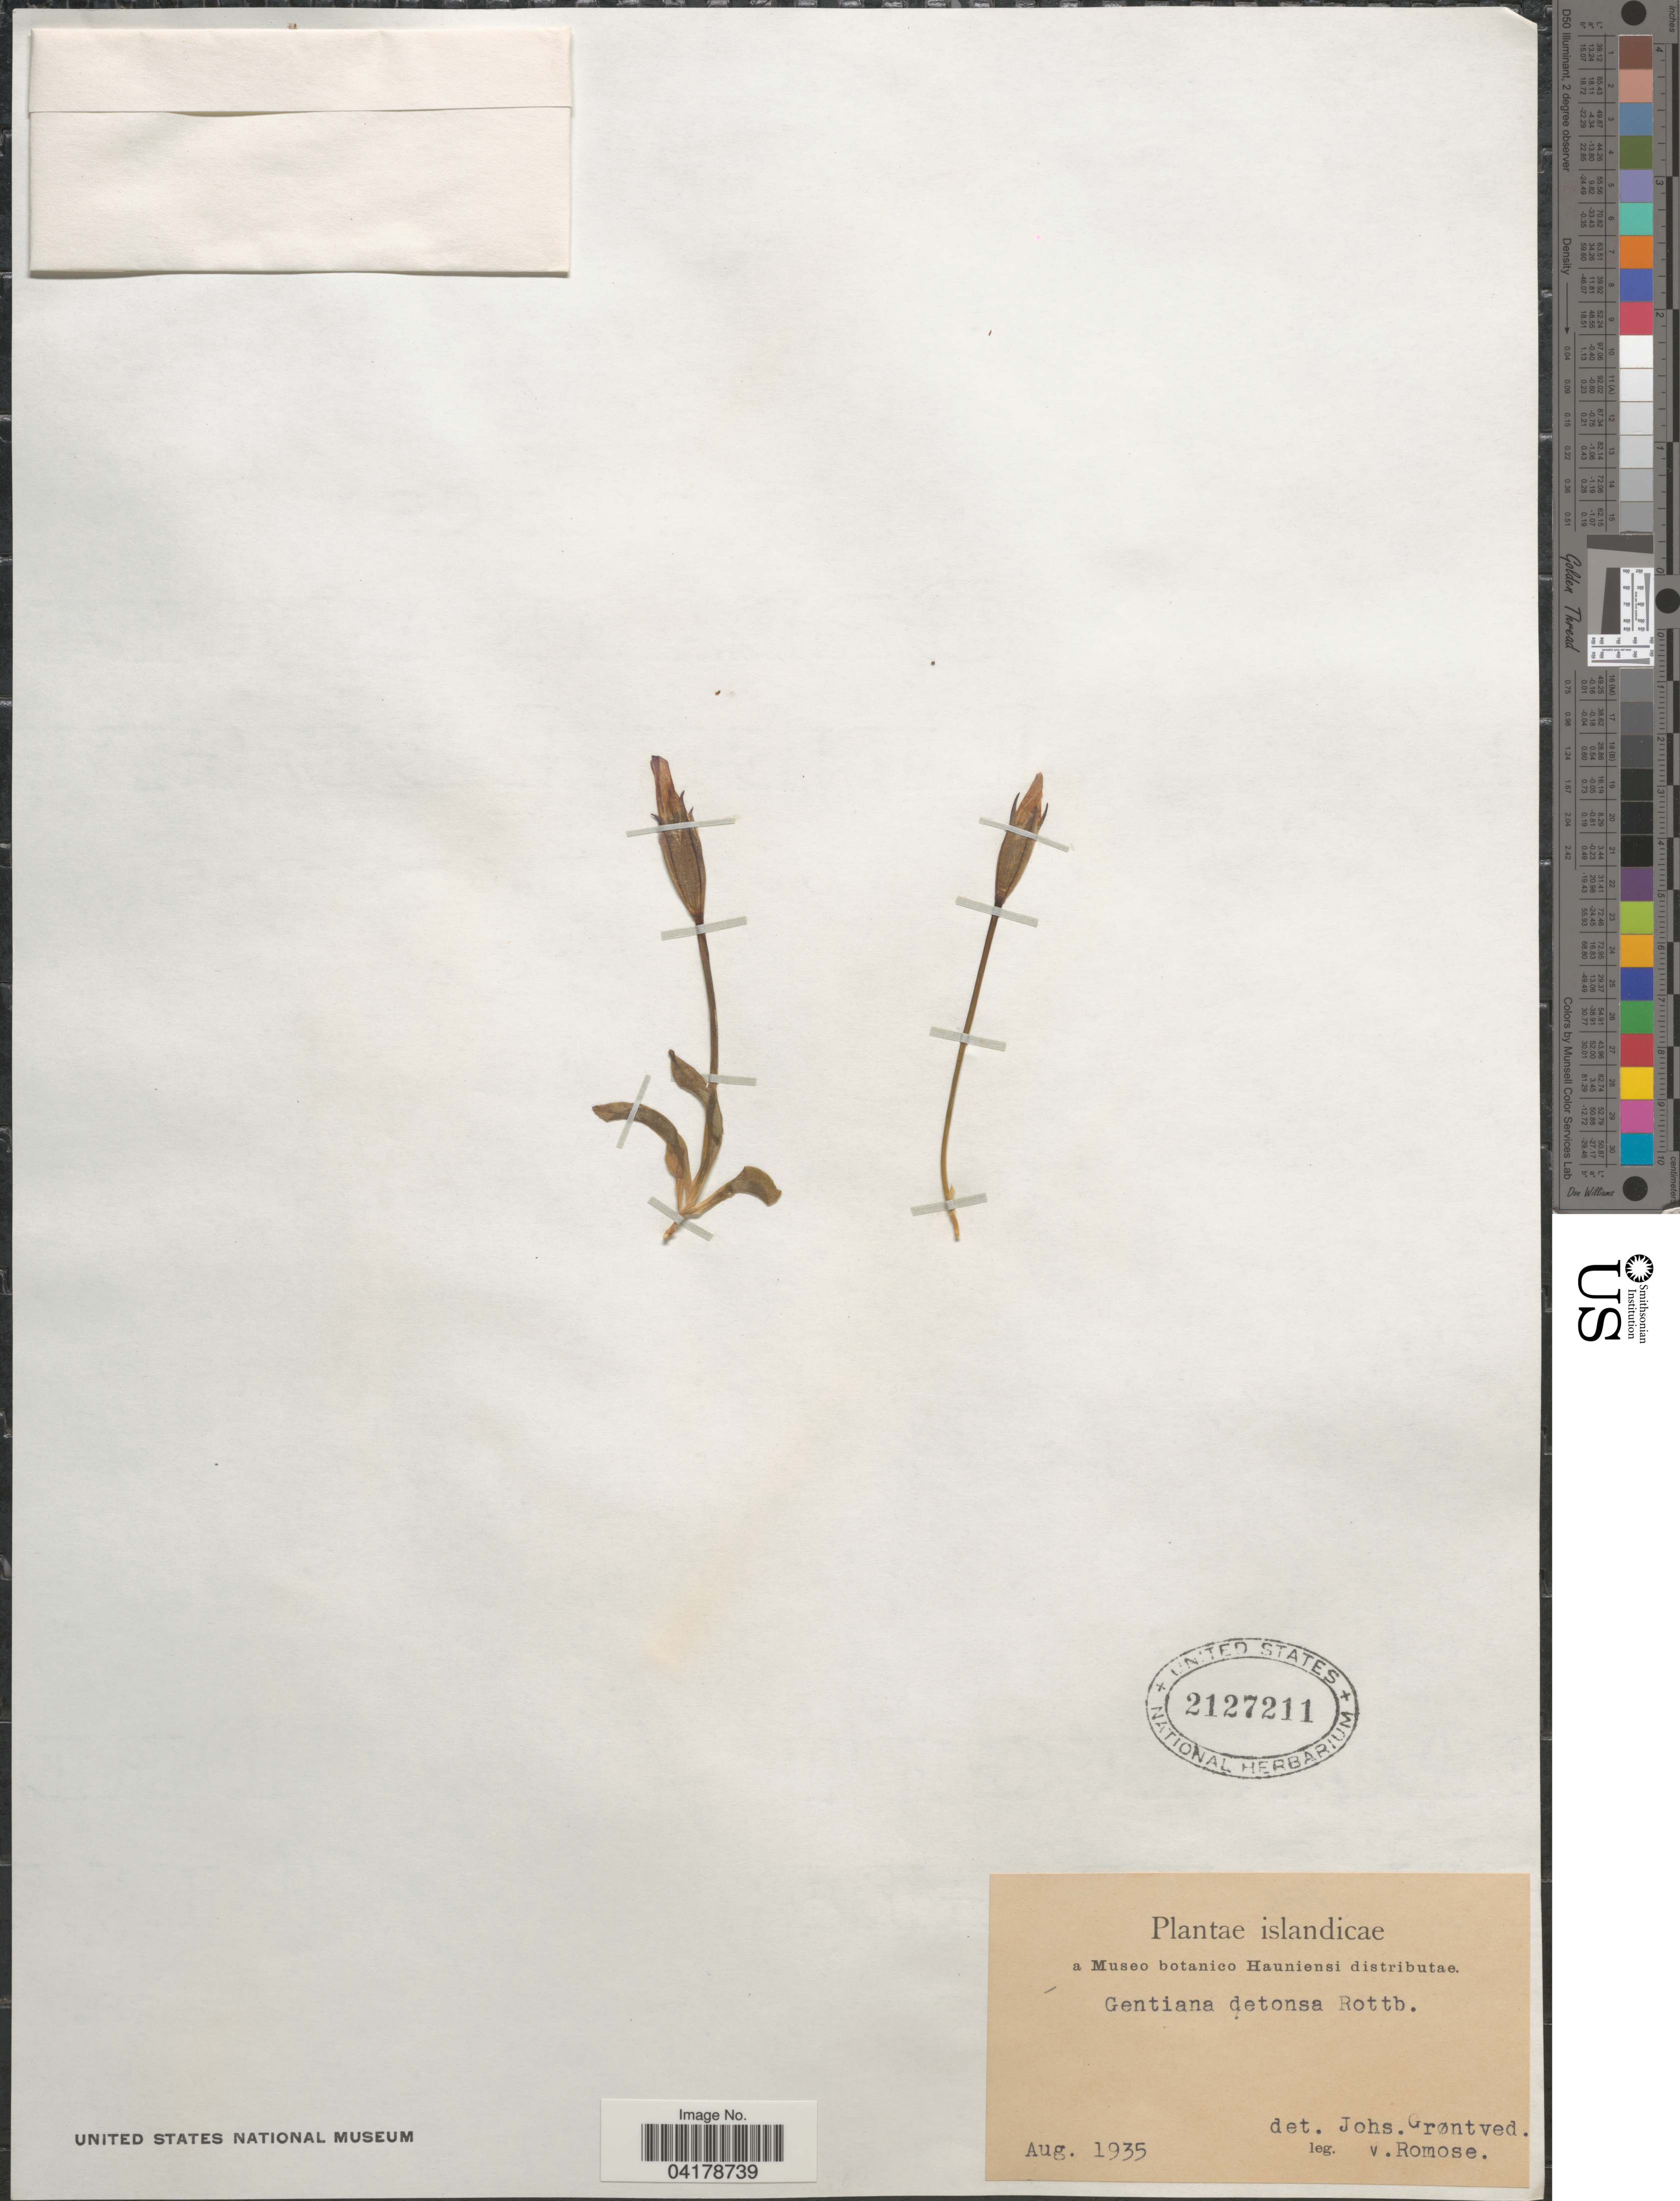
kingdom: Plantae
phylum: Tracheophyta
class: Magnoliopsida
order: Gentianales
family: Gentianaceae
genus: Gentiana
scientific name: Gentiana dentosa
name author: Rottb.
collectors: V. Romose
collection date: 1935-08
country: Iceland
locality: Islandicae.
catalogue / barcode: US 2127211